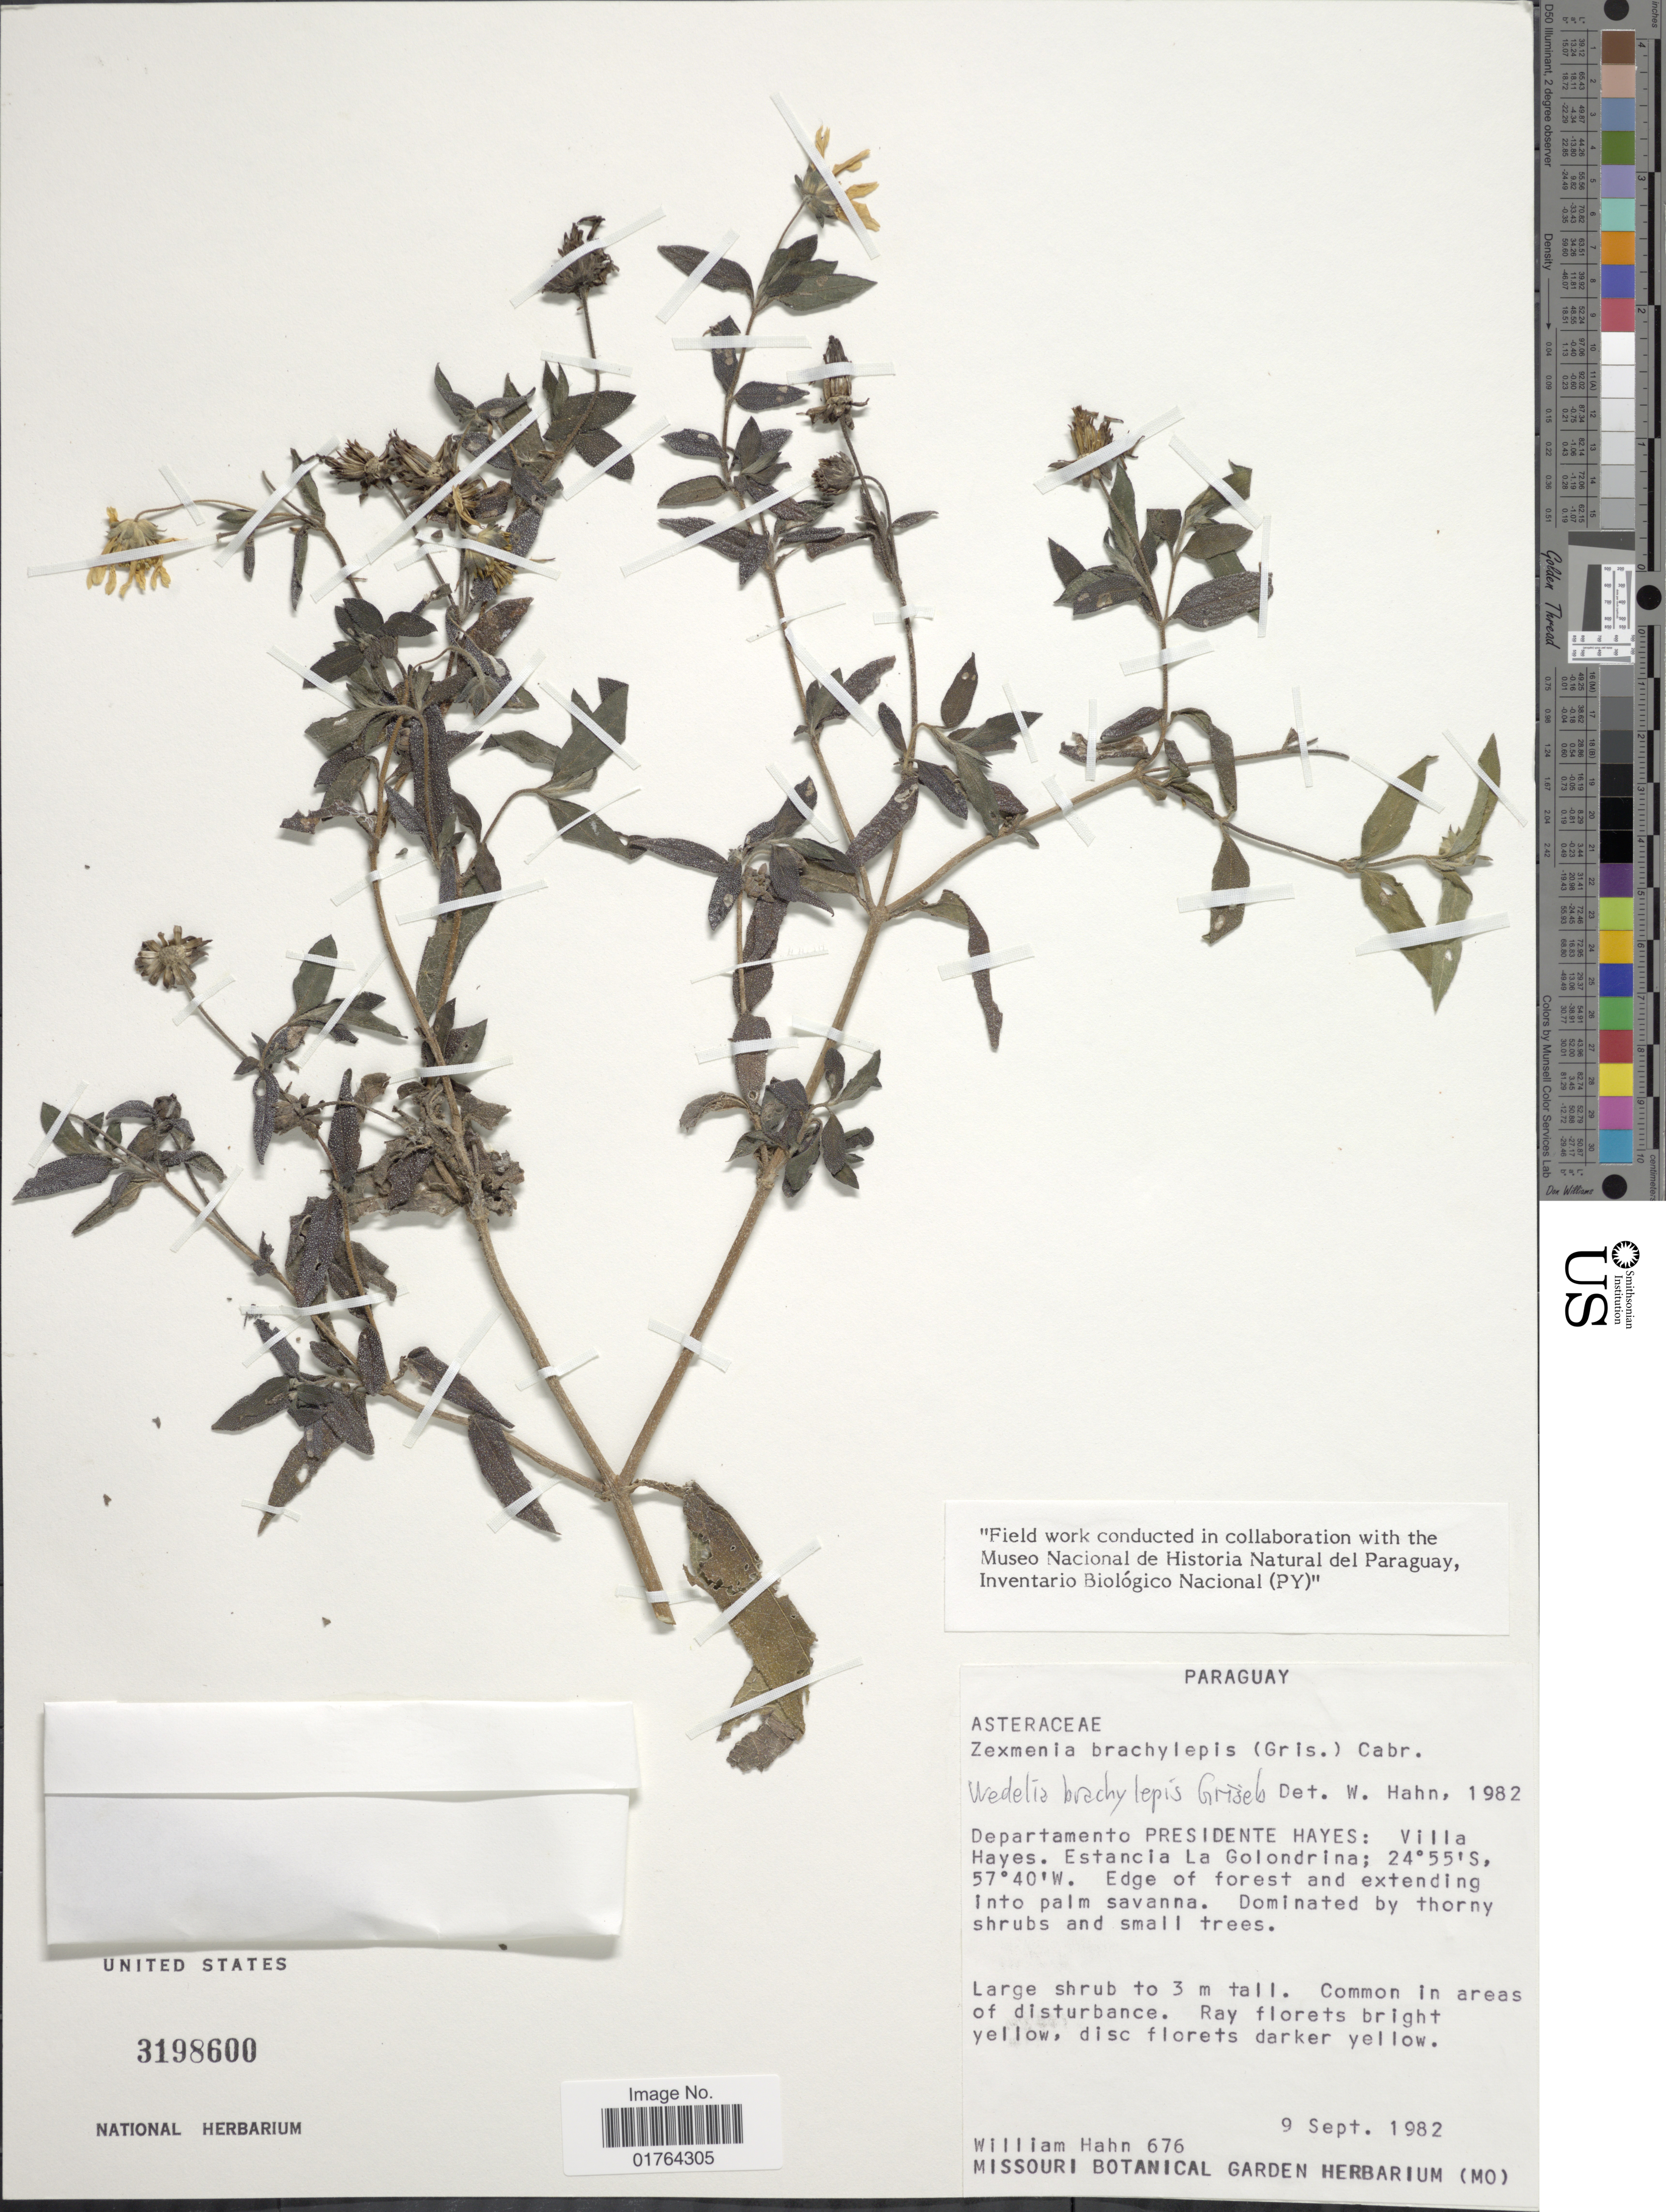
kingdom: Plantae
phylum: Tracheophyta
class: Magnoliopsida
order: Asterales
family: Asteraceae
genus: Wedelia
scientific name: Wedelia brachylepis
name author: Griseb.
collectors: W. J. Hahn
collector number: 676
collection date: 1982-09-09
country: Paraguay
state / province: Presidente Hayes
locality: Departamento Presidente Hayes: Villa Hayes. Estancia La Golondrina, Edge of forest and extending into palm savanna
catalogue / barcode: US 3198600